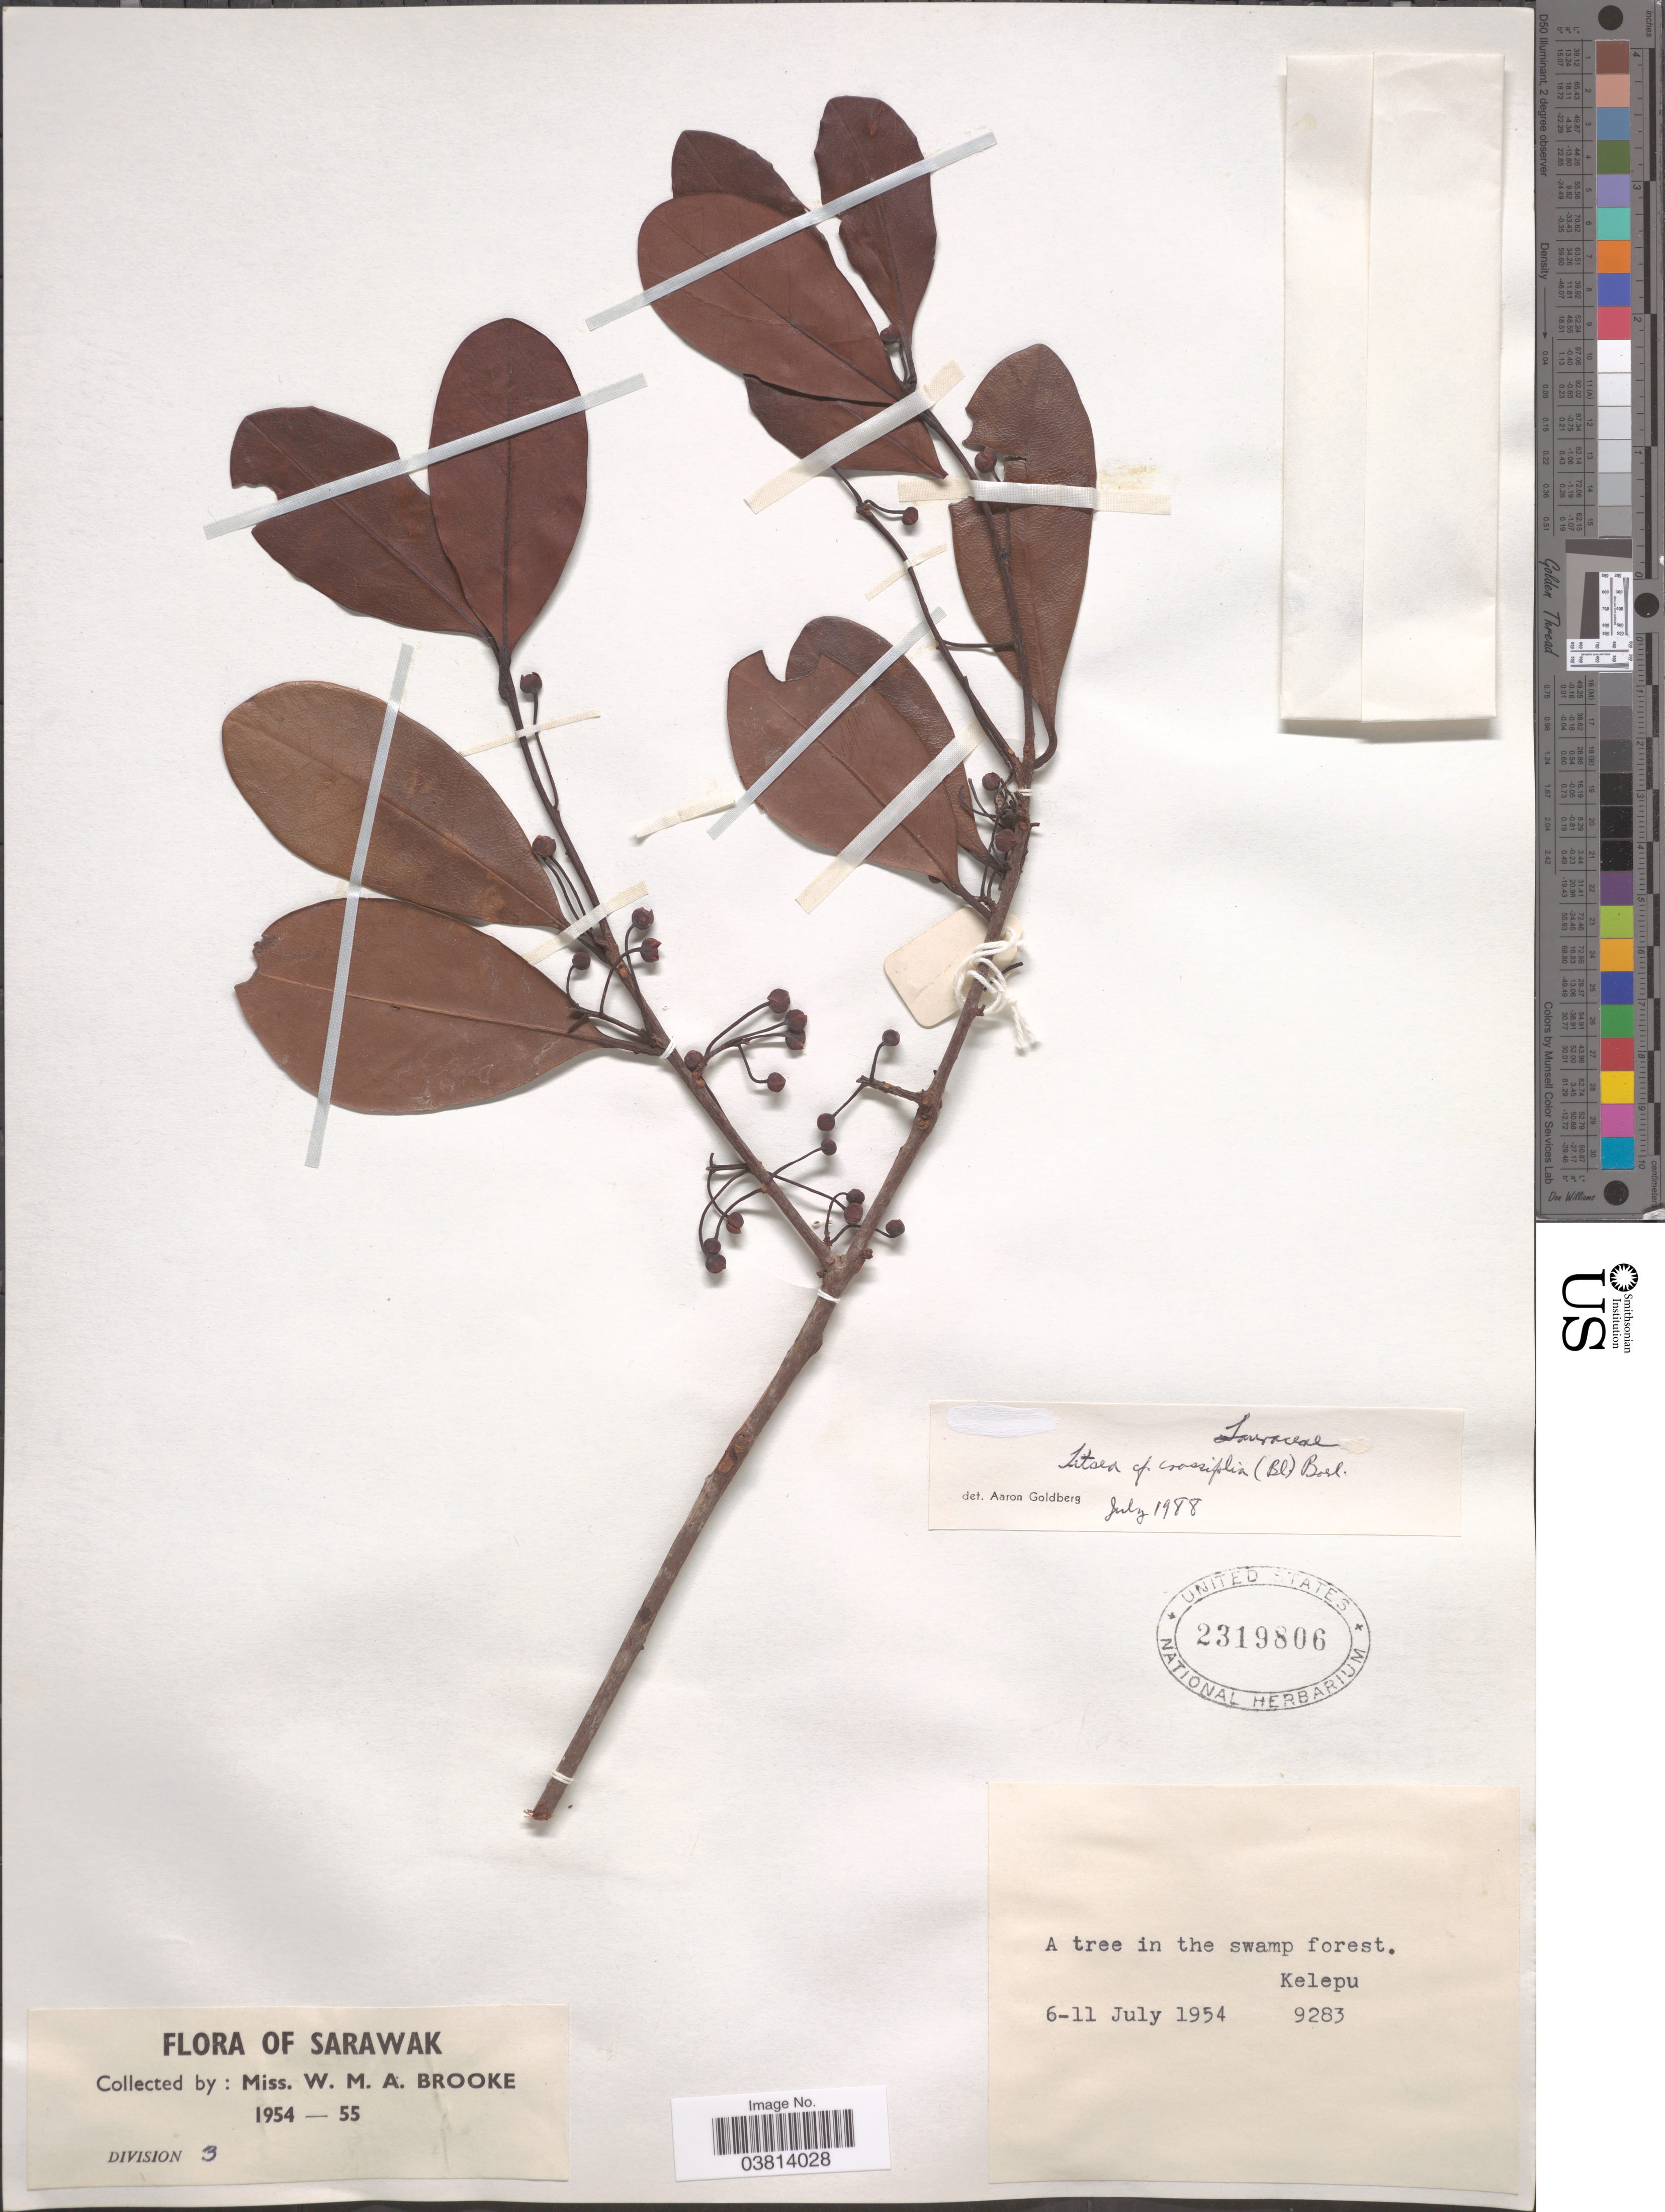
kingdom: Plantae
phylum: Tracheophyta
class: Magnoliopsida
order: Laurales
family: Lauraceae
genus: Litsea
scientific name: Litsea crassifolia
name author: Boerl.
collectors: W. Brooke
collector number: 9283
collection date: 1954-07-06/1954-07-11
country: Malaysia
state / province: Sarawak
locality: Kelepu. Division 3.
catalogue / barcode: US 2319806